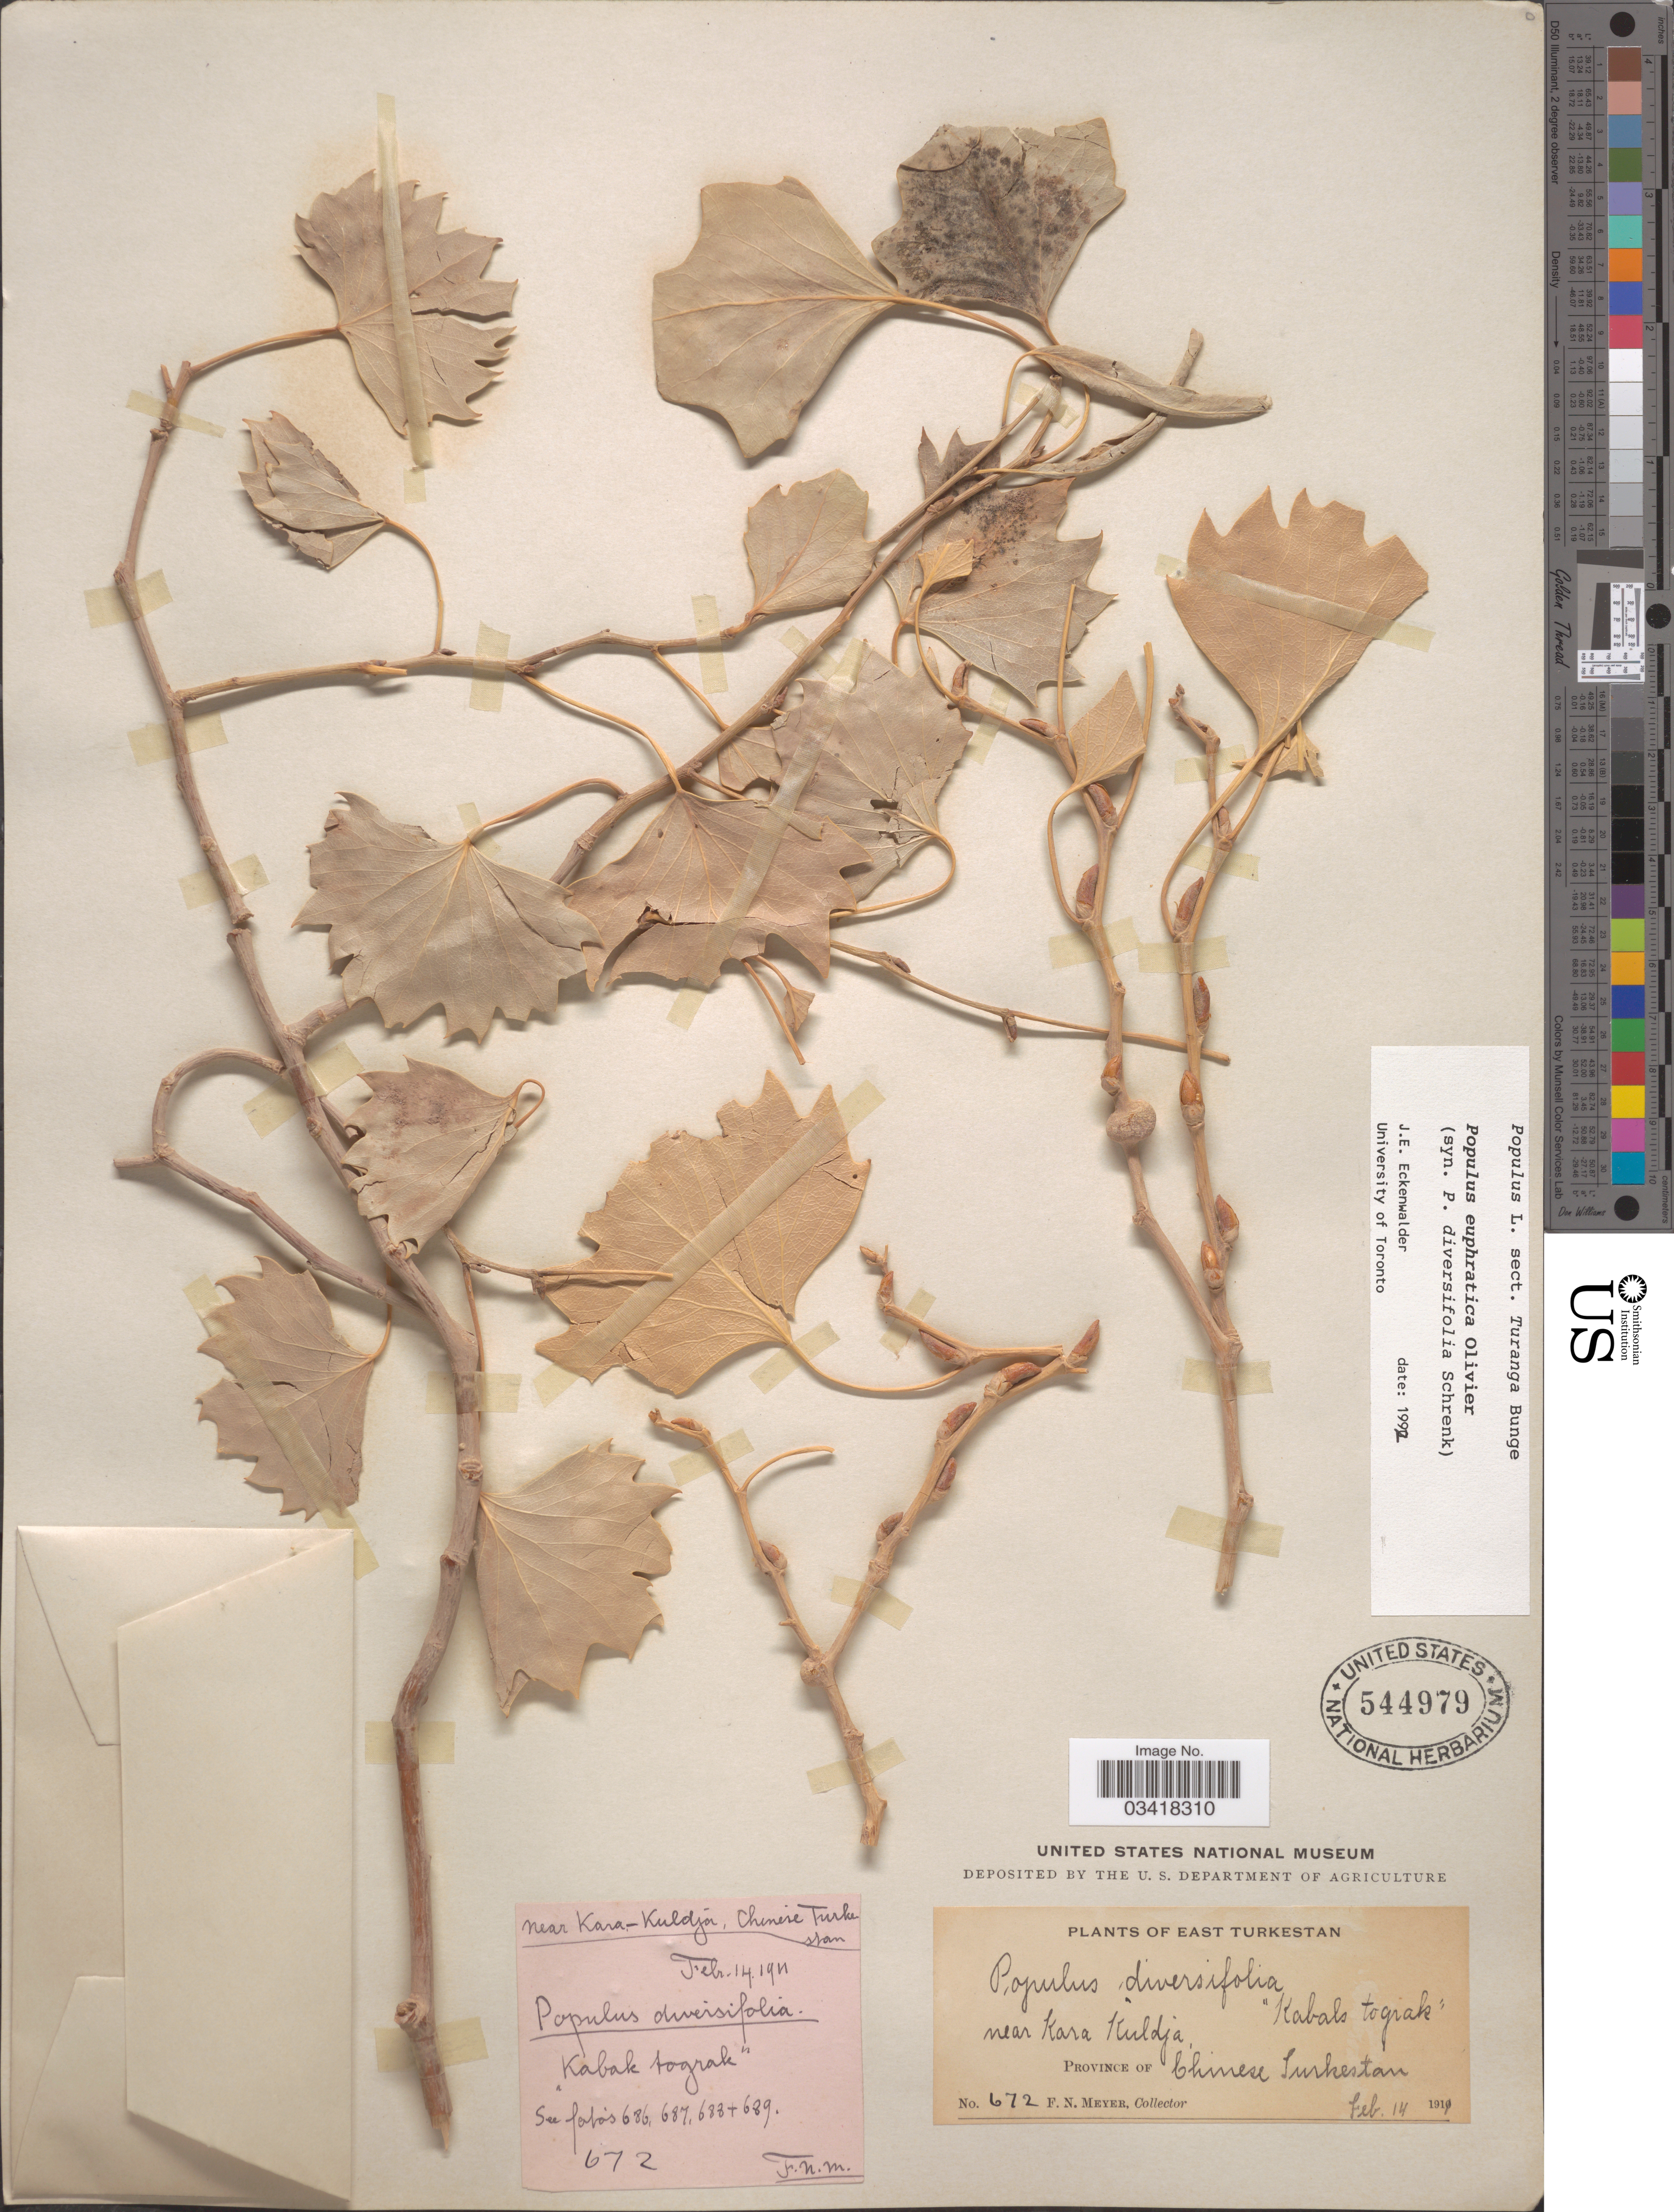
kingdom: Plantae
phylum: Tracheophyta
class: Magnoliopsida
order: Malpighiales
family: Salicaceae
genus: Populus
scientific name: Populus euphratica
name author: Oliv.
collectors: F. N. Meyer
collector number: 672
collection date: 1911-02-14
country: Kyrgyzstan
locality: East Turkestan. Near Kara Kuldja. Province of Chinese Turkestan.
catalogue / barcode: US 544979